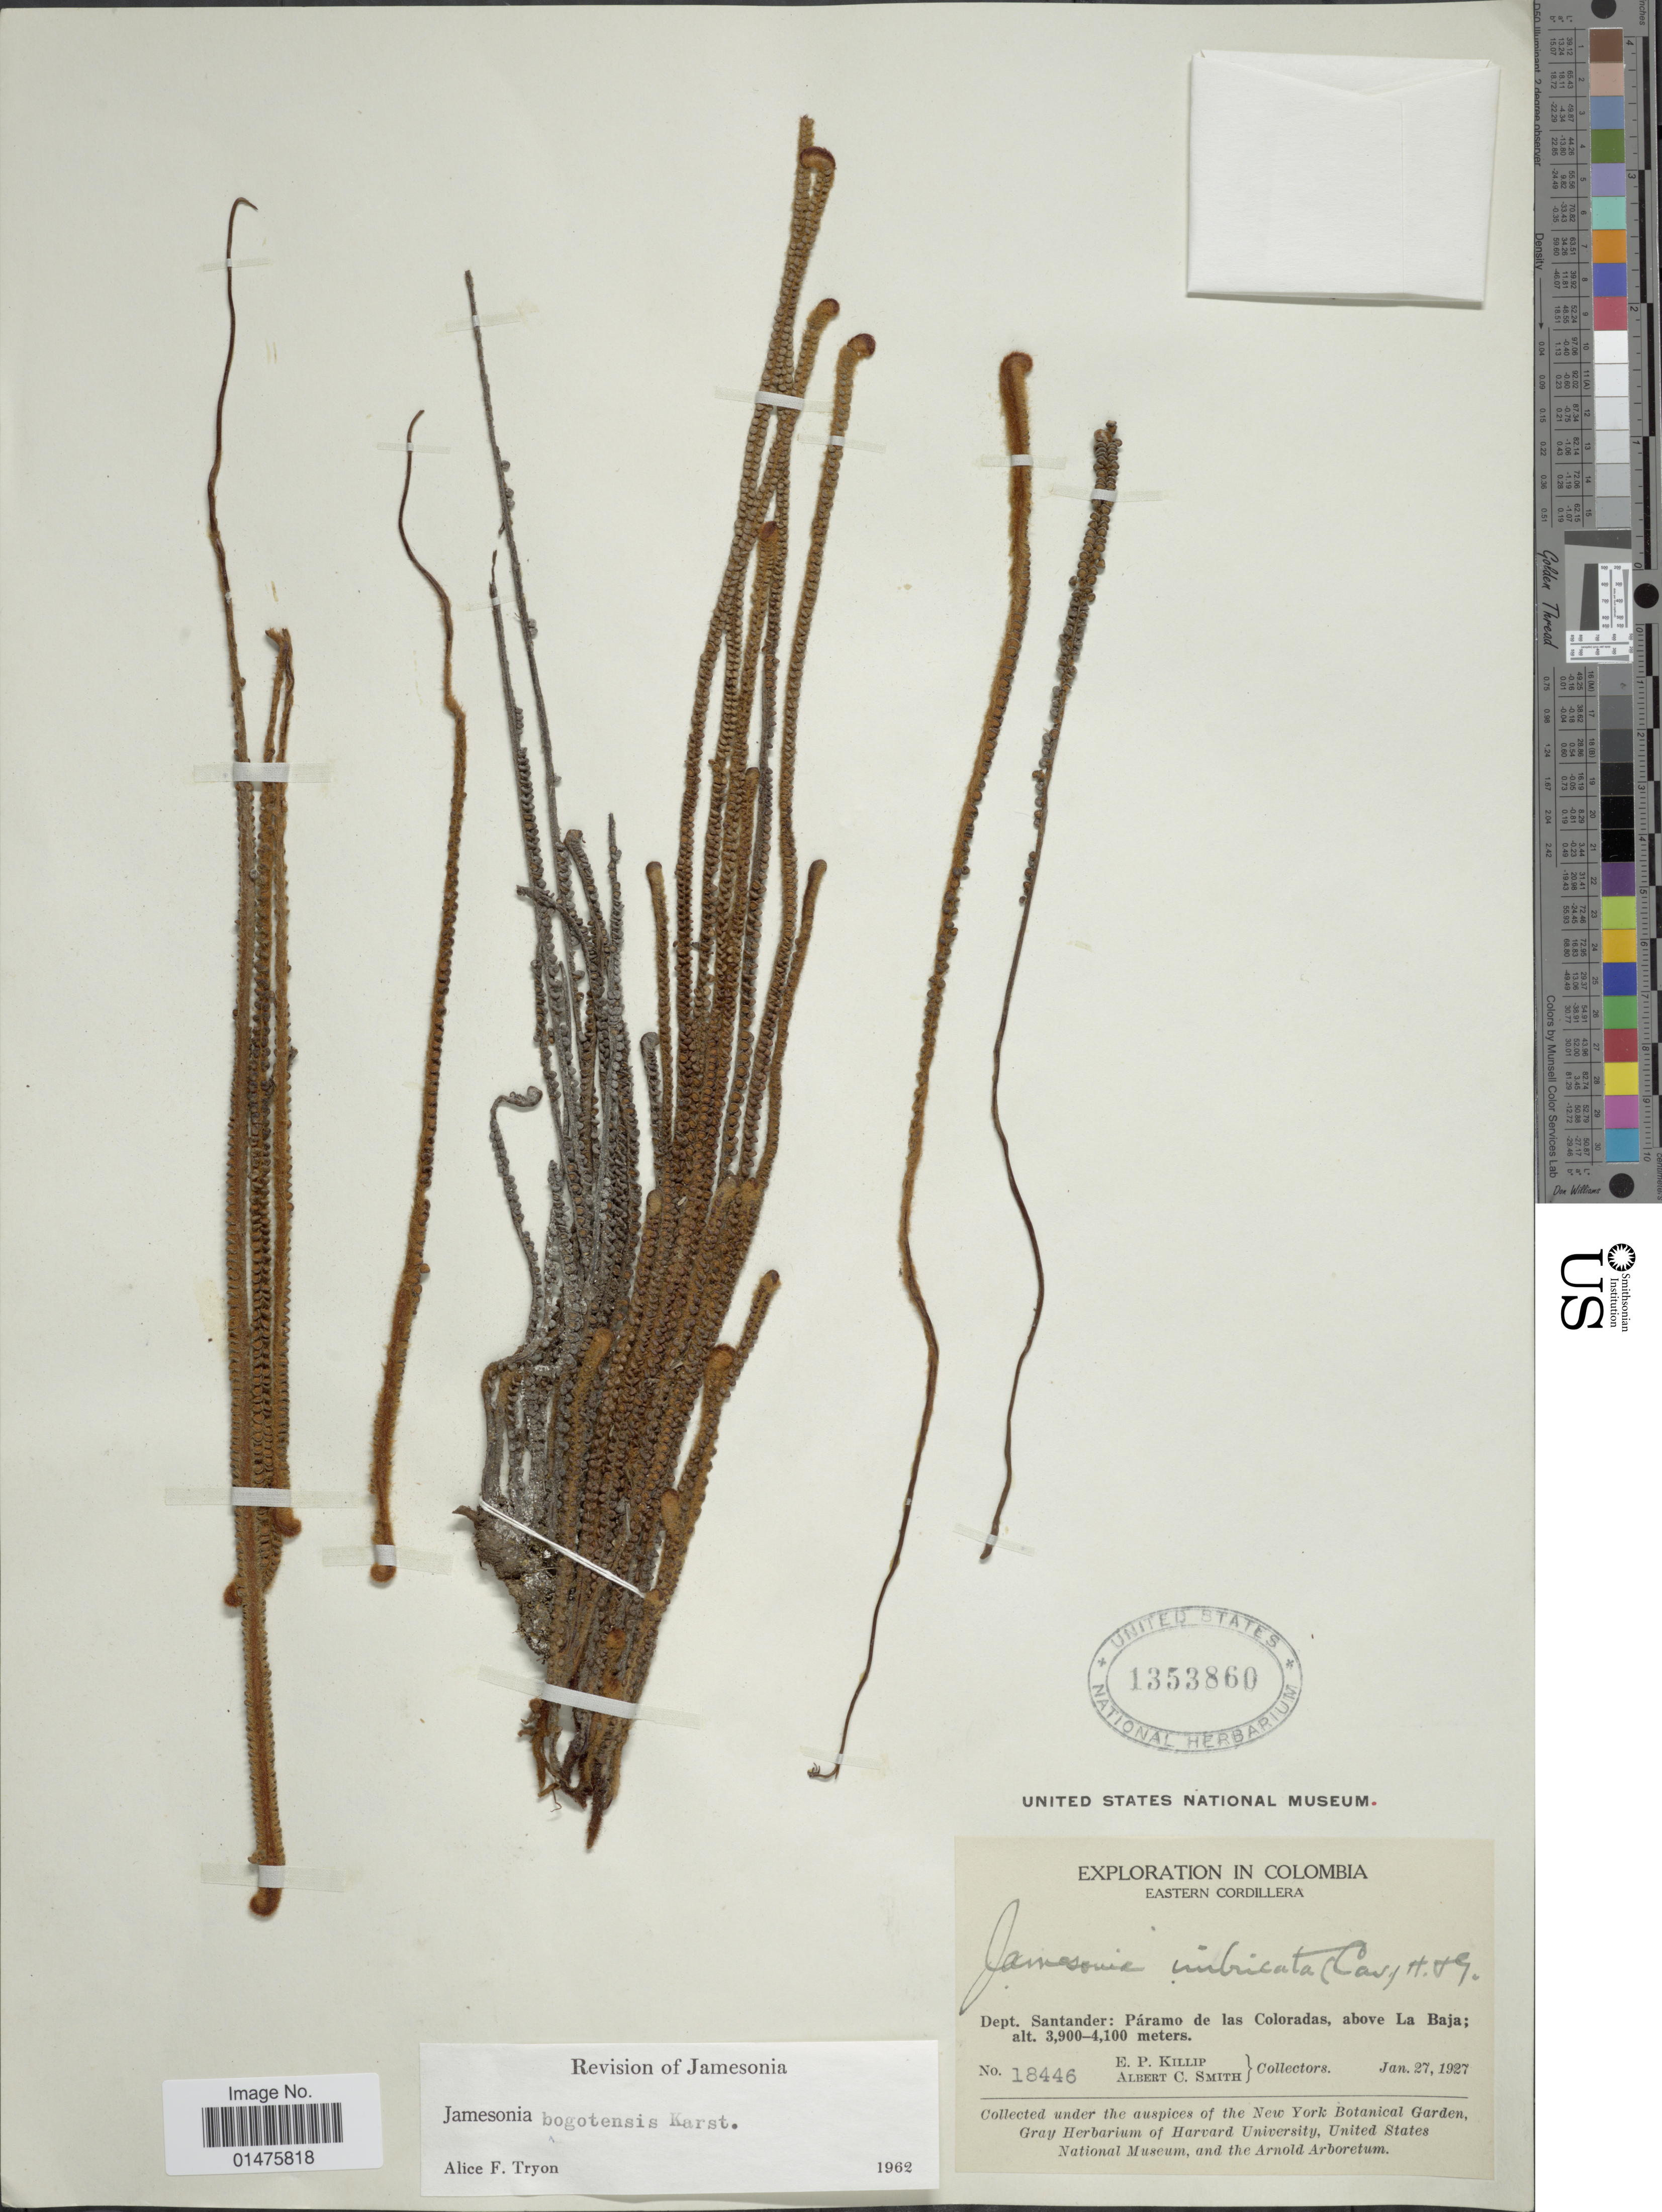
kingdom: Plantae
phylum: Tracheophyta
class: Polypodiopsida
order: Polypodiales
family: Pteridaceae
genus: Jamesonia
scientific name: Jamesonia bogotensis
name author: H. Karst.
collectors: E. P. Killip & A. C. Smith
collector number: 18446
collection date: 1927-01-27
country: Colombia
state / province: Santander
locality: Eastern Cordillera, Dept. Santander: Páramo de las Coloradas, above La Baja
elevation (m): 3900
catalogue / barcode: US 1353860